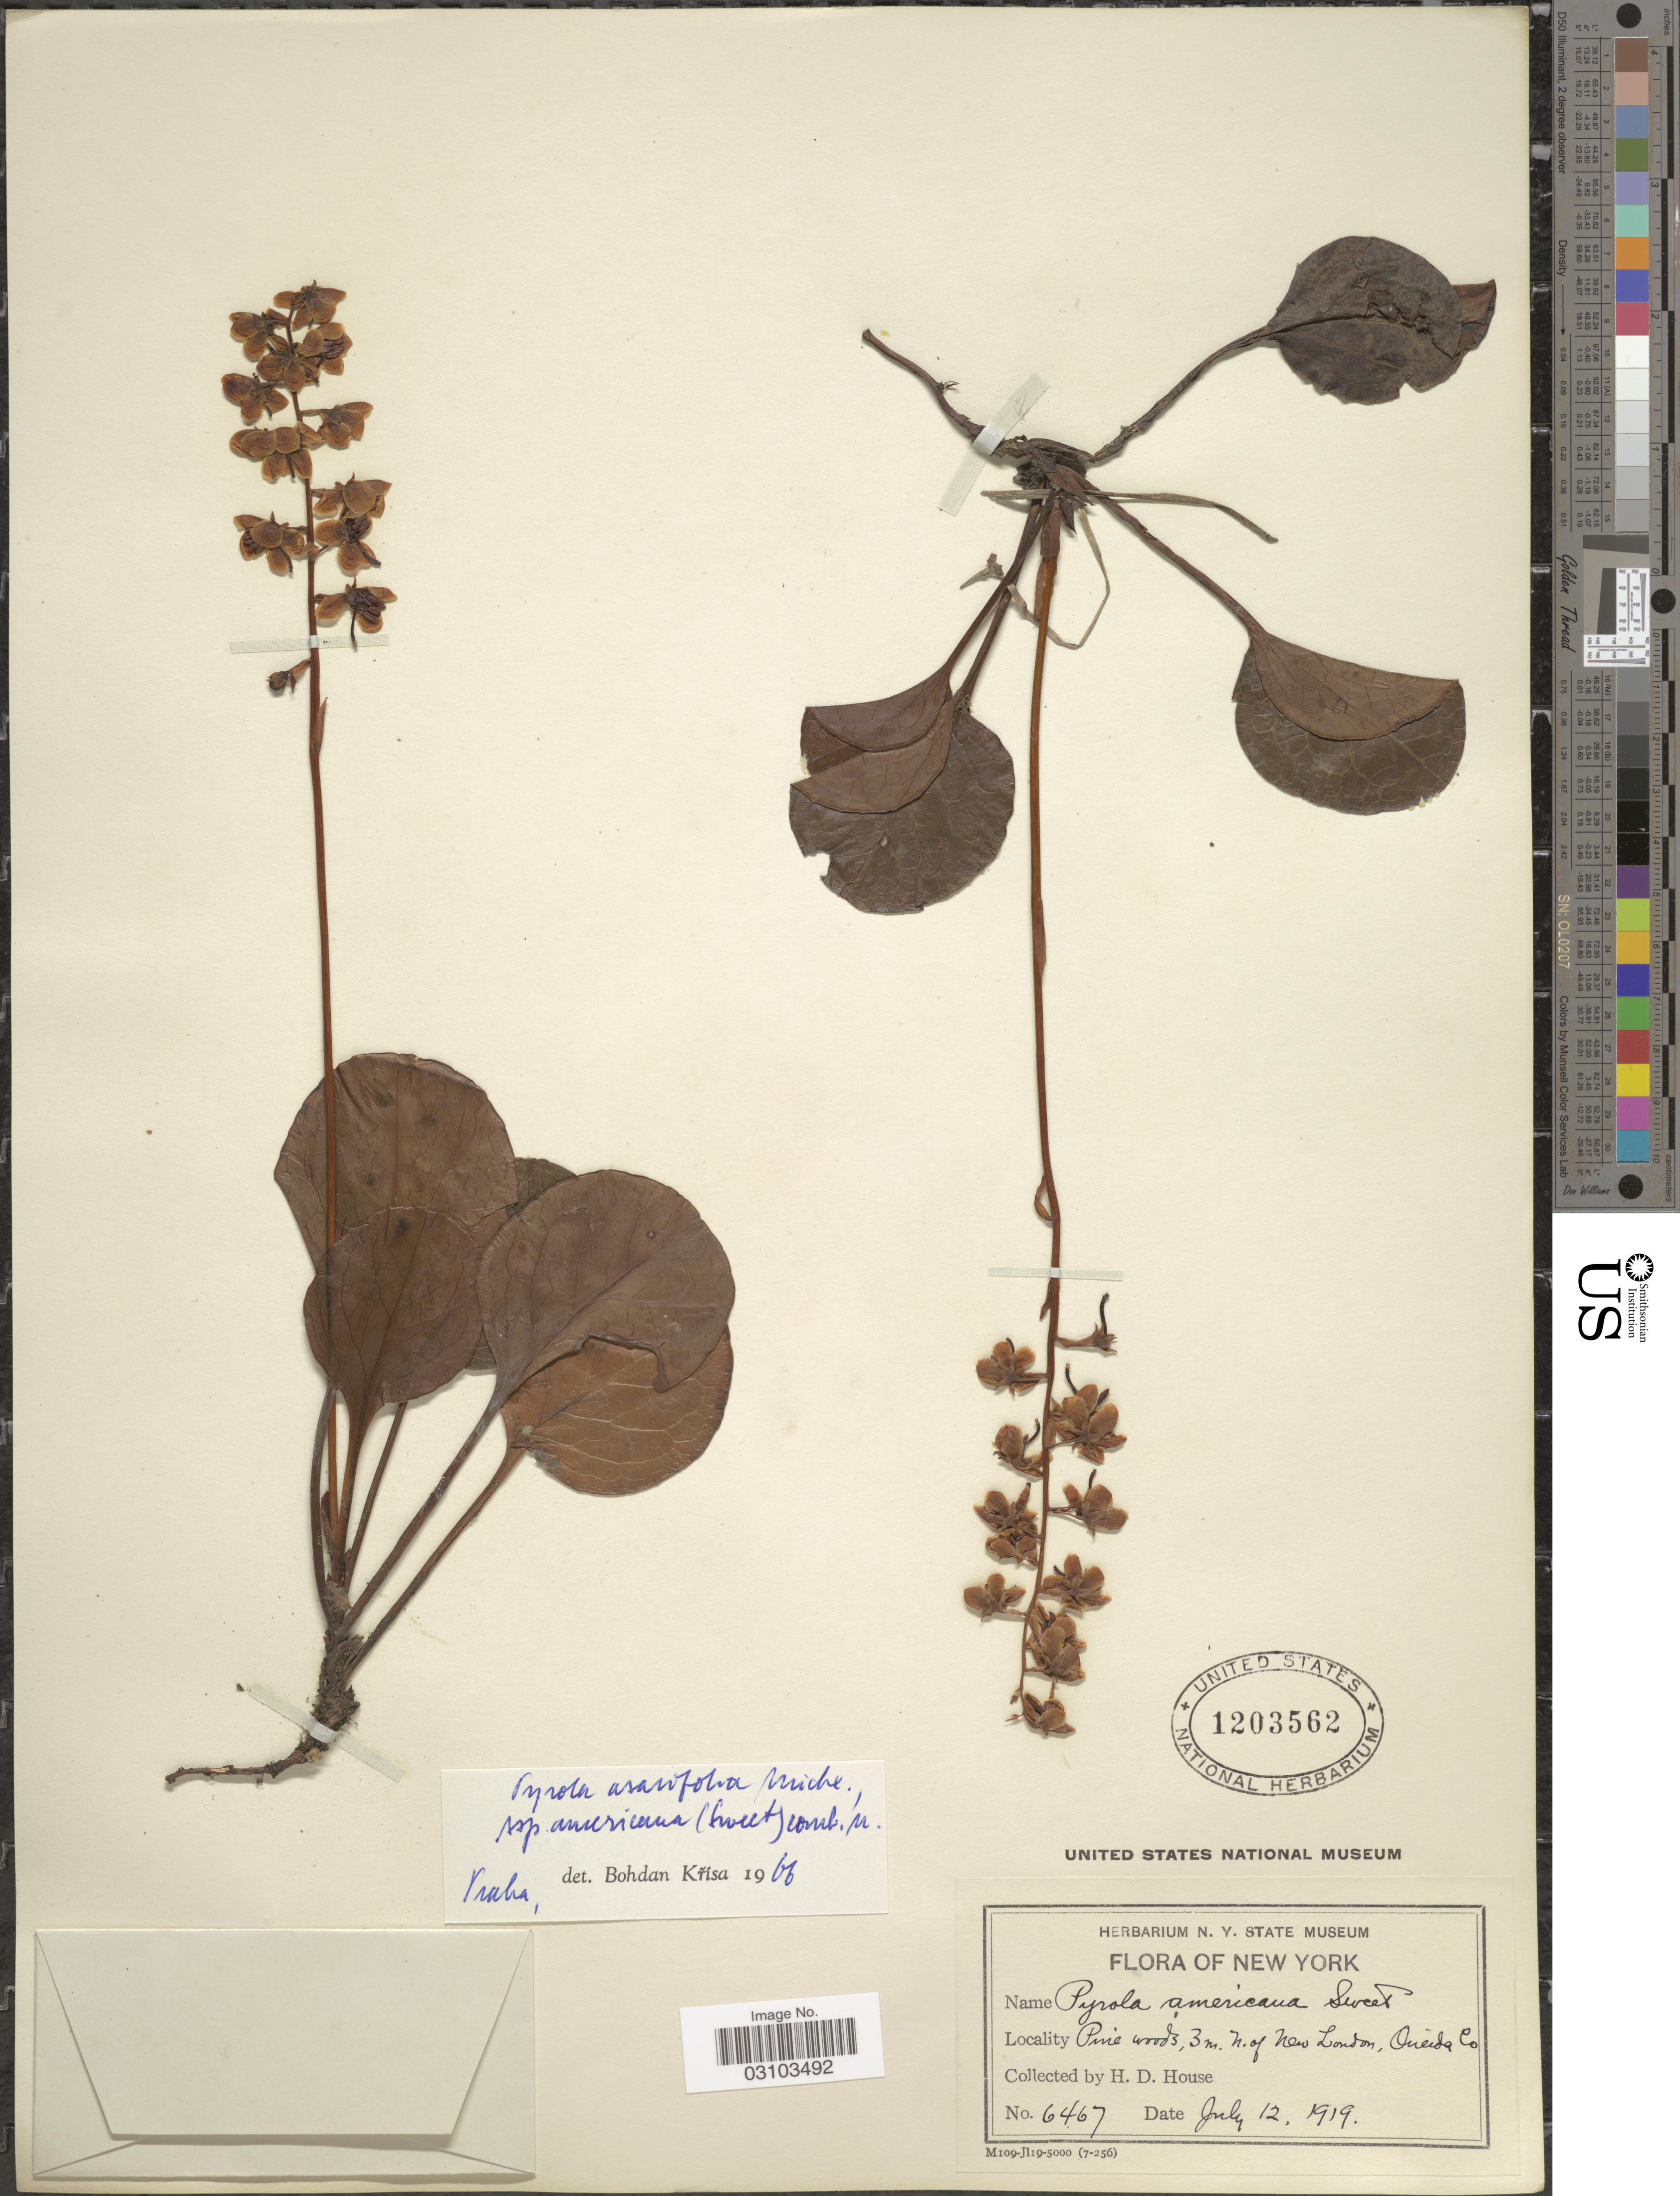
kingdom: Plantae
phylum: Tracheophyta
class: Magnoliopsida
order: Ericales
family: Ericaceae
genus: Pyrola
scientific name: Pyrola asarifolia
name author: Michx.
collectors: H. D. House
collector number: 6467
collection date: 1919-07-12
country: United States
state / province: New York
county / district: Oneida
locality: Pine woods, 3 m. N. of New London, Oneida Co.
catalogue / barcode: US 1203562